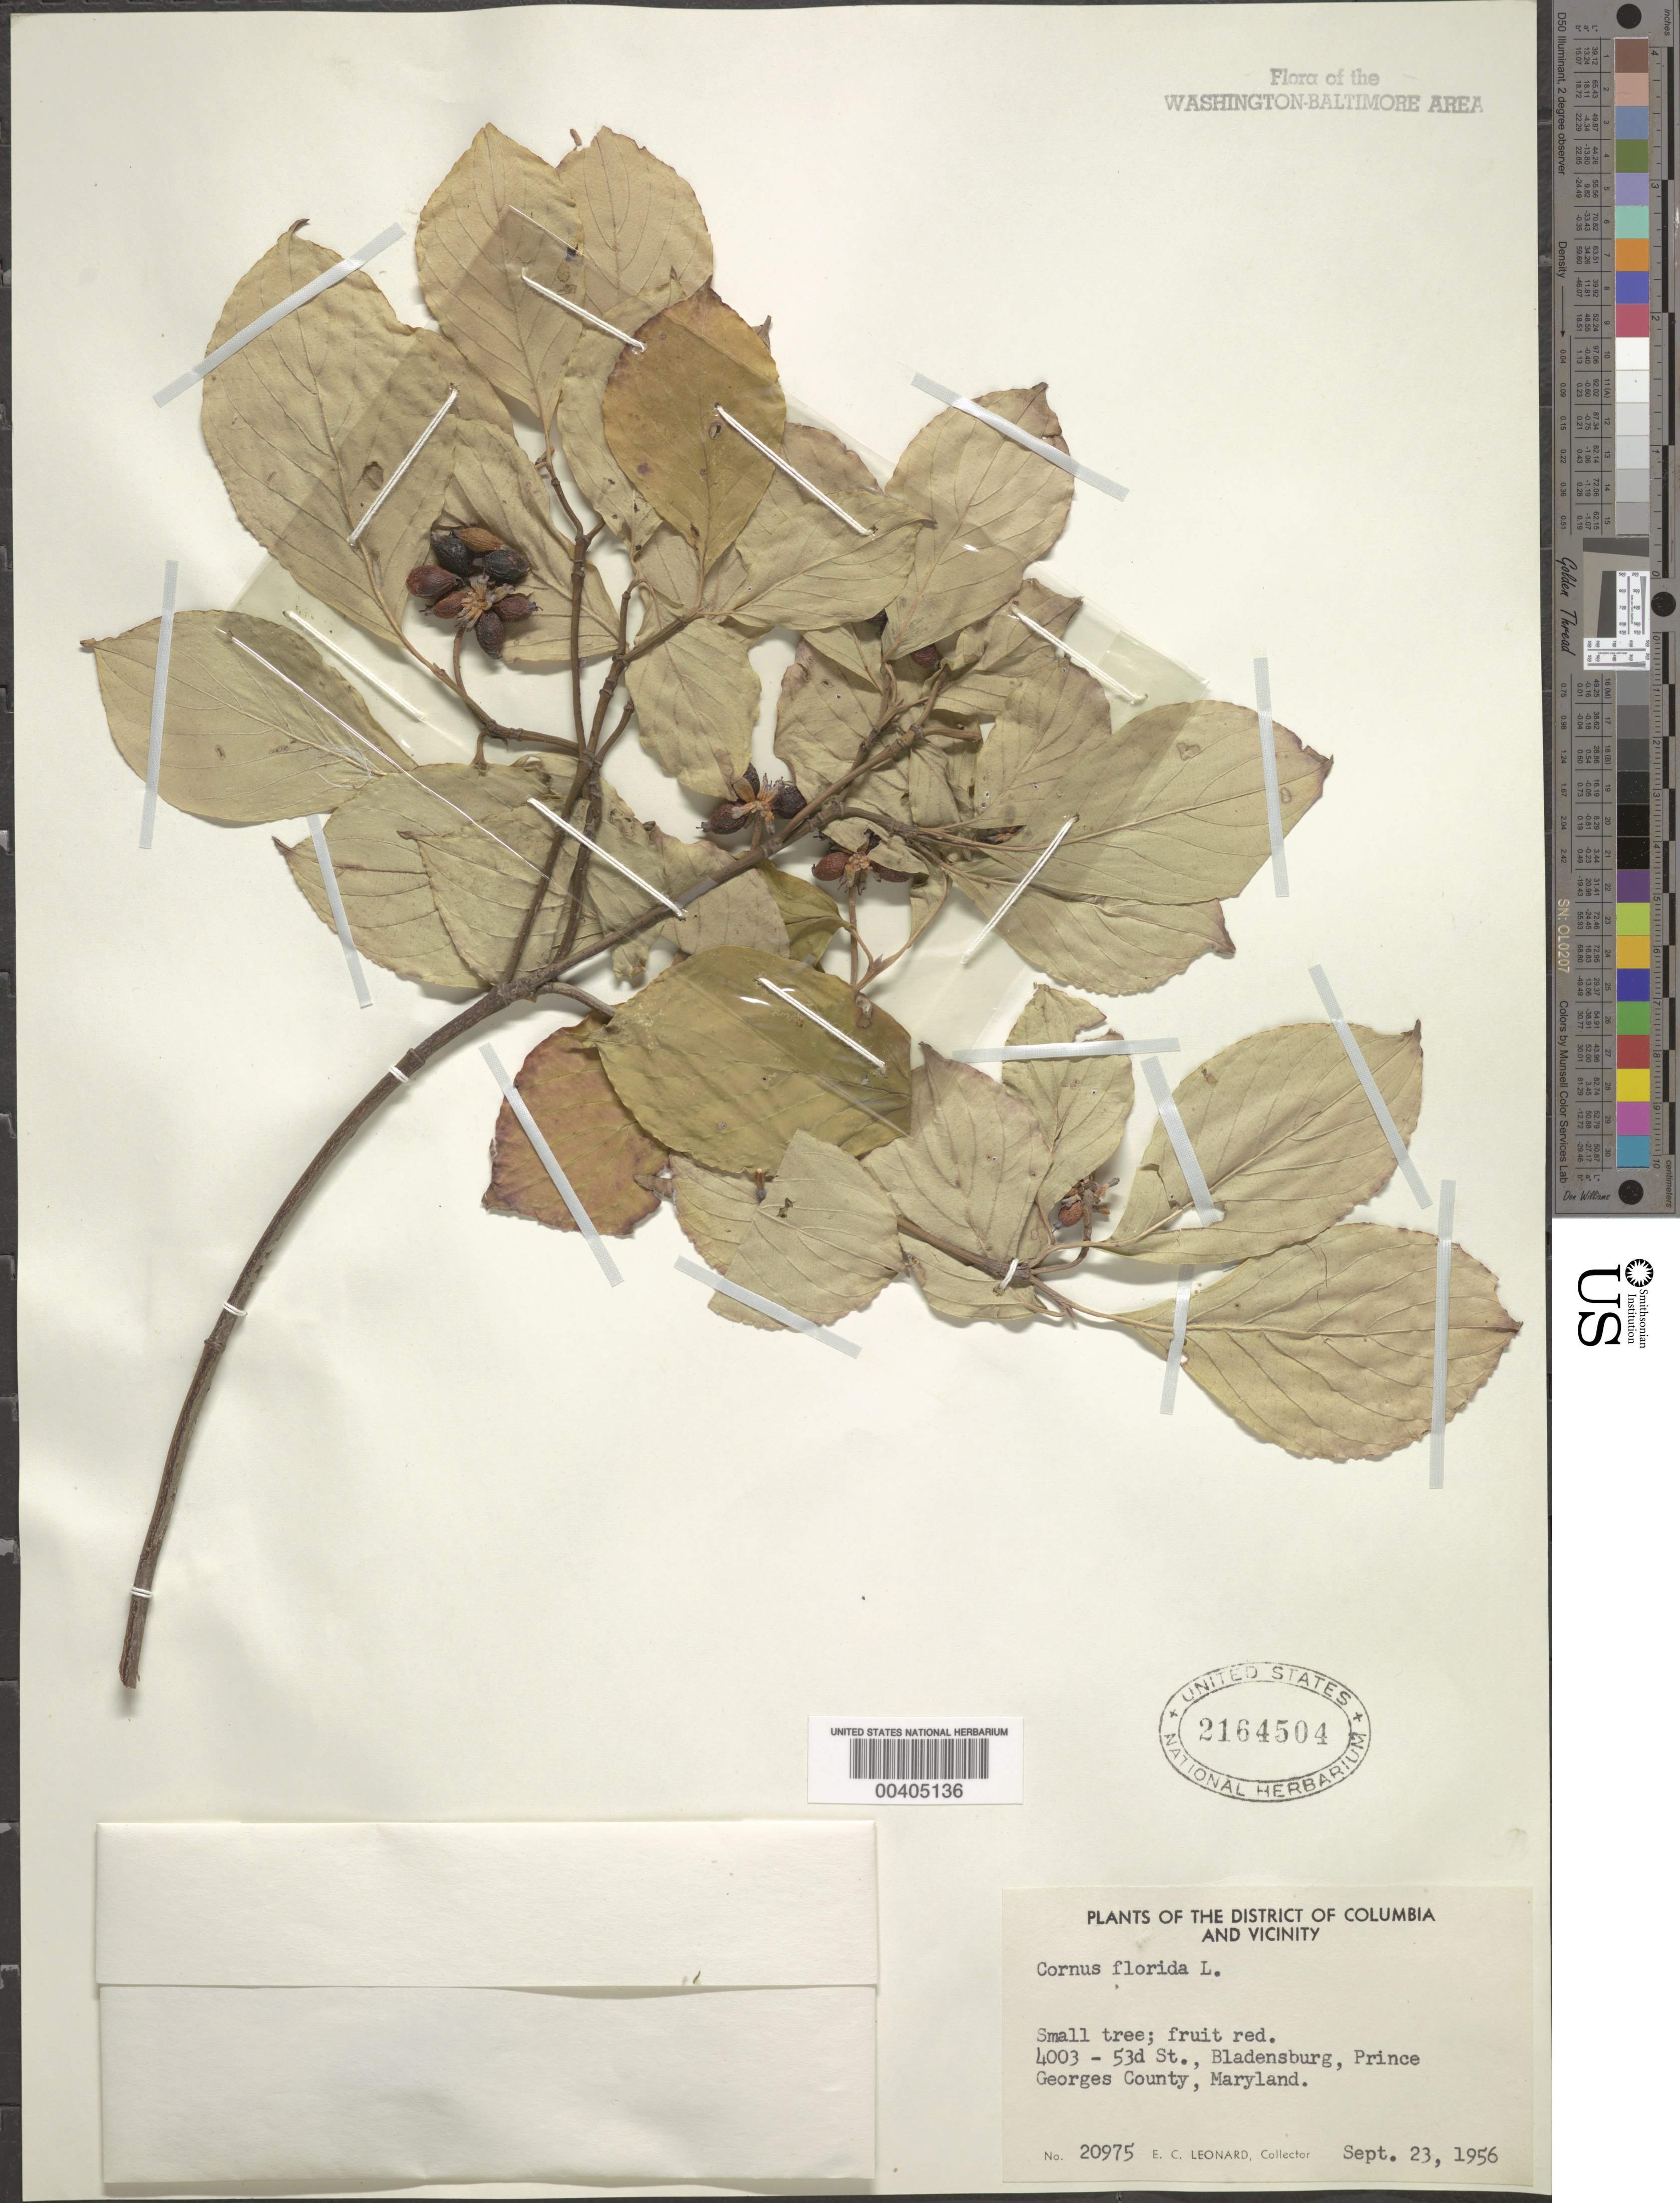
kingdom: Plantae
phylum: Tracheophyta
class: Magnoliopsida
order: Cornales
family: Cornaceae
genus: Cornus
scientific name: Cornus florida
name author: L.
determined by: Leonard, Emery C., (US)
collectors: E. C. Leonard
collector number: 20975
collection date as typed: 23 Sep 1956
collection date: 1956-09-23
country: United States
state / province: Maryland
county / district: Prince George's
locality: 4003 53rd St., Bladensburg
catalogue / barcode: US 2164504